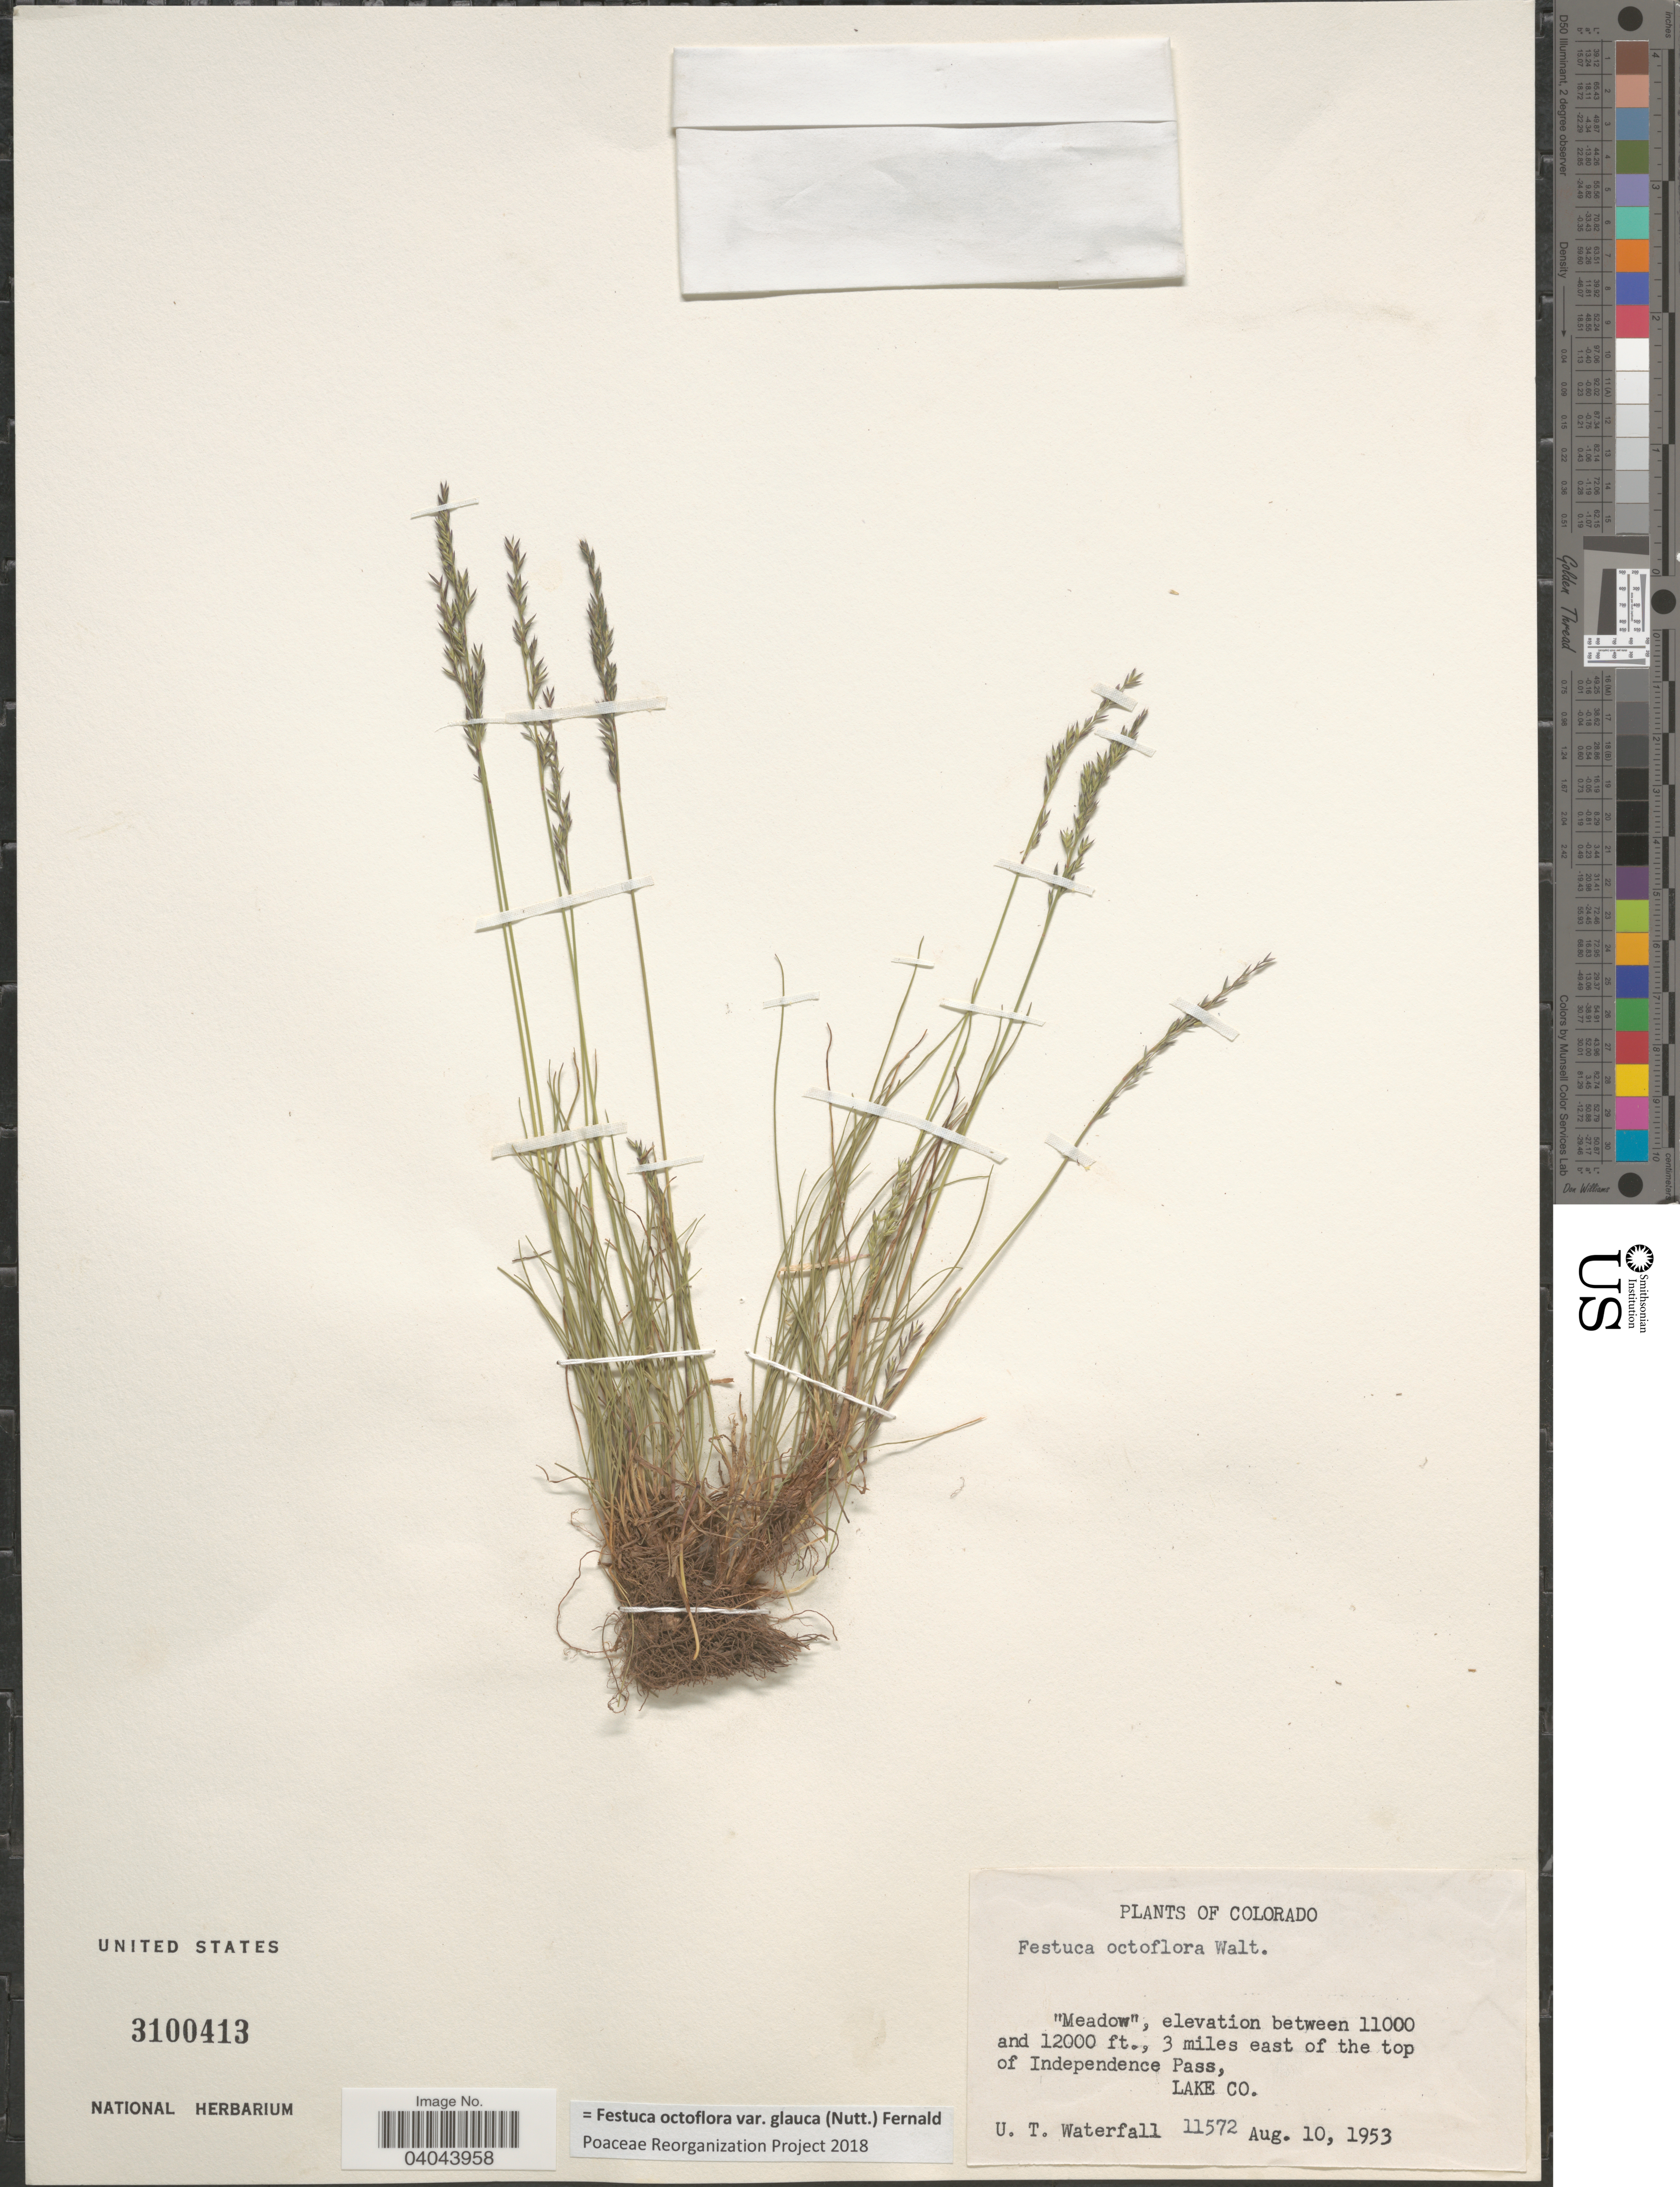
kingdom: Plantae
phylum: Tracheophyta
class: Liliopsida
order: Poales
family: Poaceae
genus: Festuca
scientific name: Festuca octoflora var. glauca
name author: (Nutt.) Fernald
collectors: U. T. Waterfall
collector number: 11572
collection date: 1953-08-10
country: United States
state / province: Colorado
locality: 3 miles east of the top of Independance Pass, Lake Co.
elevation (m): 3353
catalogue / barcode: US 3100413